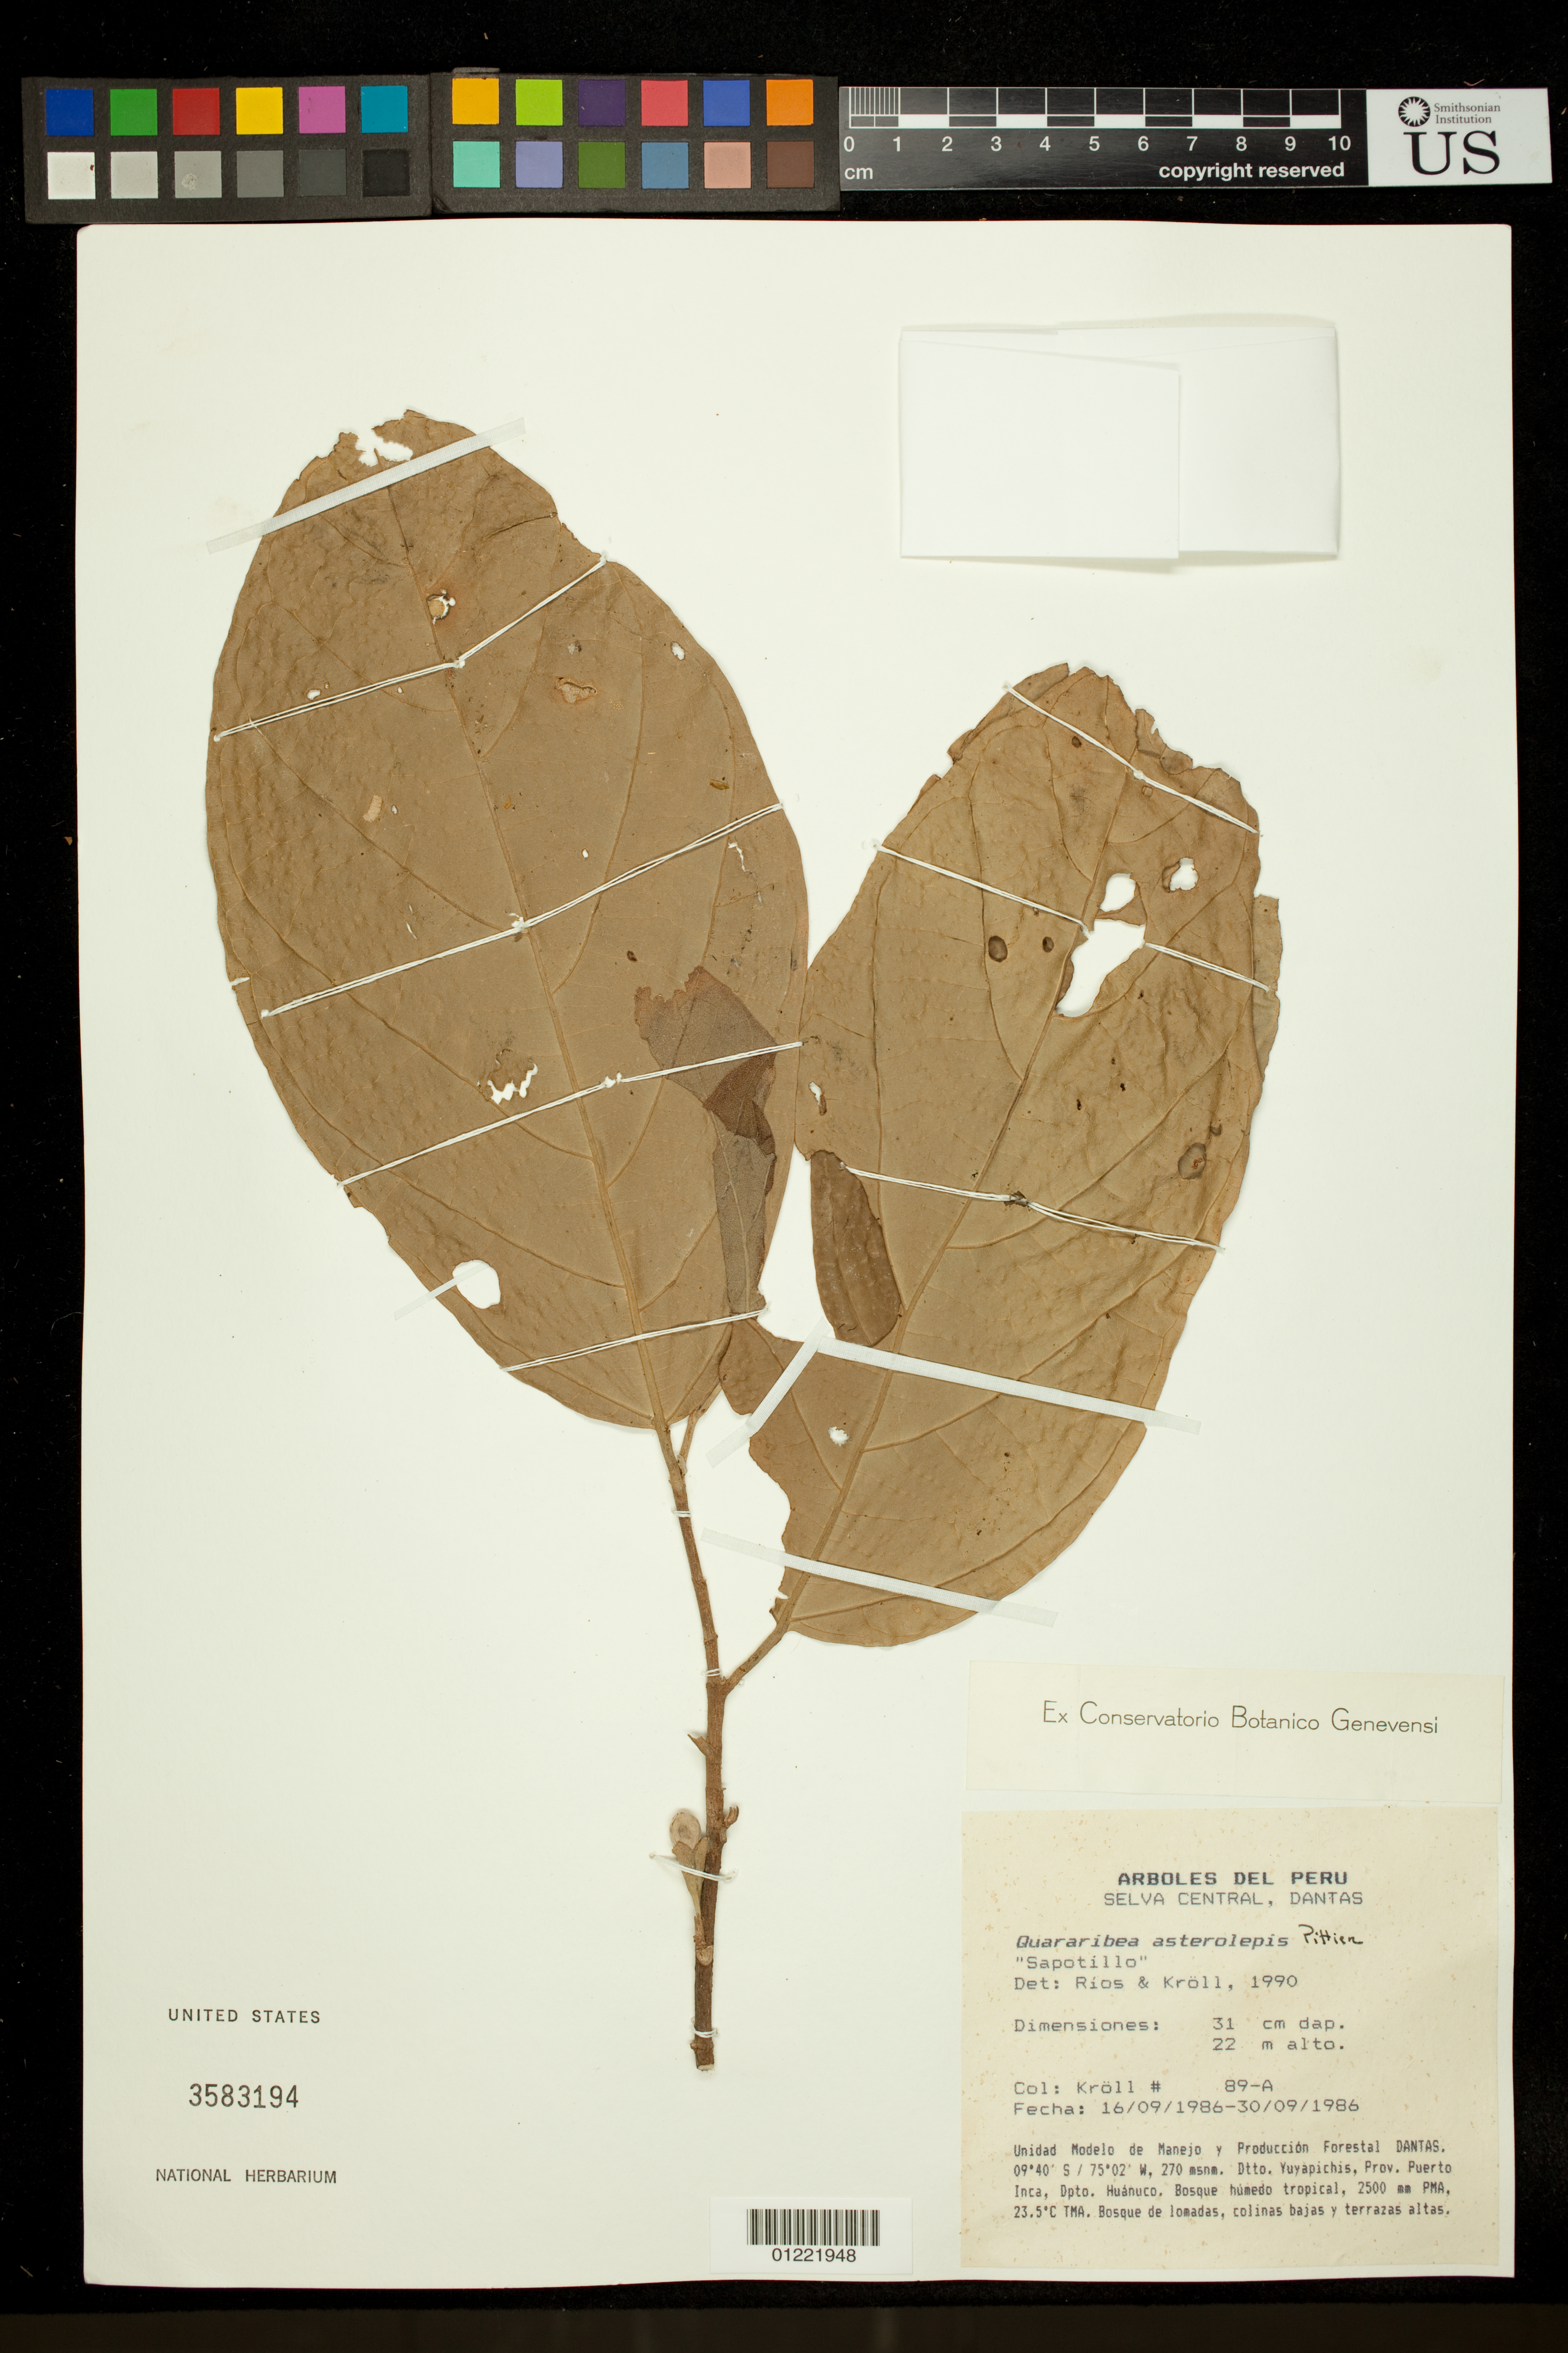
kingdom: Plantae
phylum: Tracheophyta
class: Magnoliopsida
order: Malvales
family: Malvaceae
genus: Quararibea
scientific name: Quararibea asterolepis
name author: Pittier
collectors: Krolll, --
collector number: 89-A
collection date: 1986-09-16/1986-09-30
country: Peru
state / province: Huánuco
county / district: Puerto Inca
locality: Selva Central. Unidad Modelo de Manejo y Produccion Forestal Dantas. Dtto. Yuyapichis.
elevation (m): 270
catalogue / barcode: US 3583194